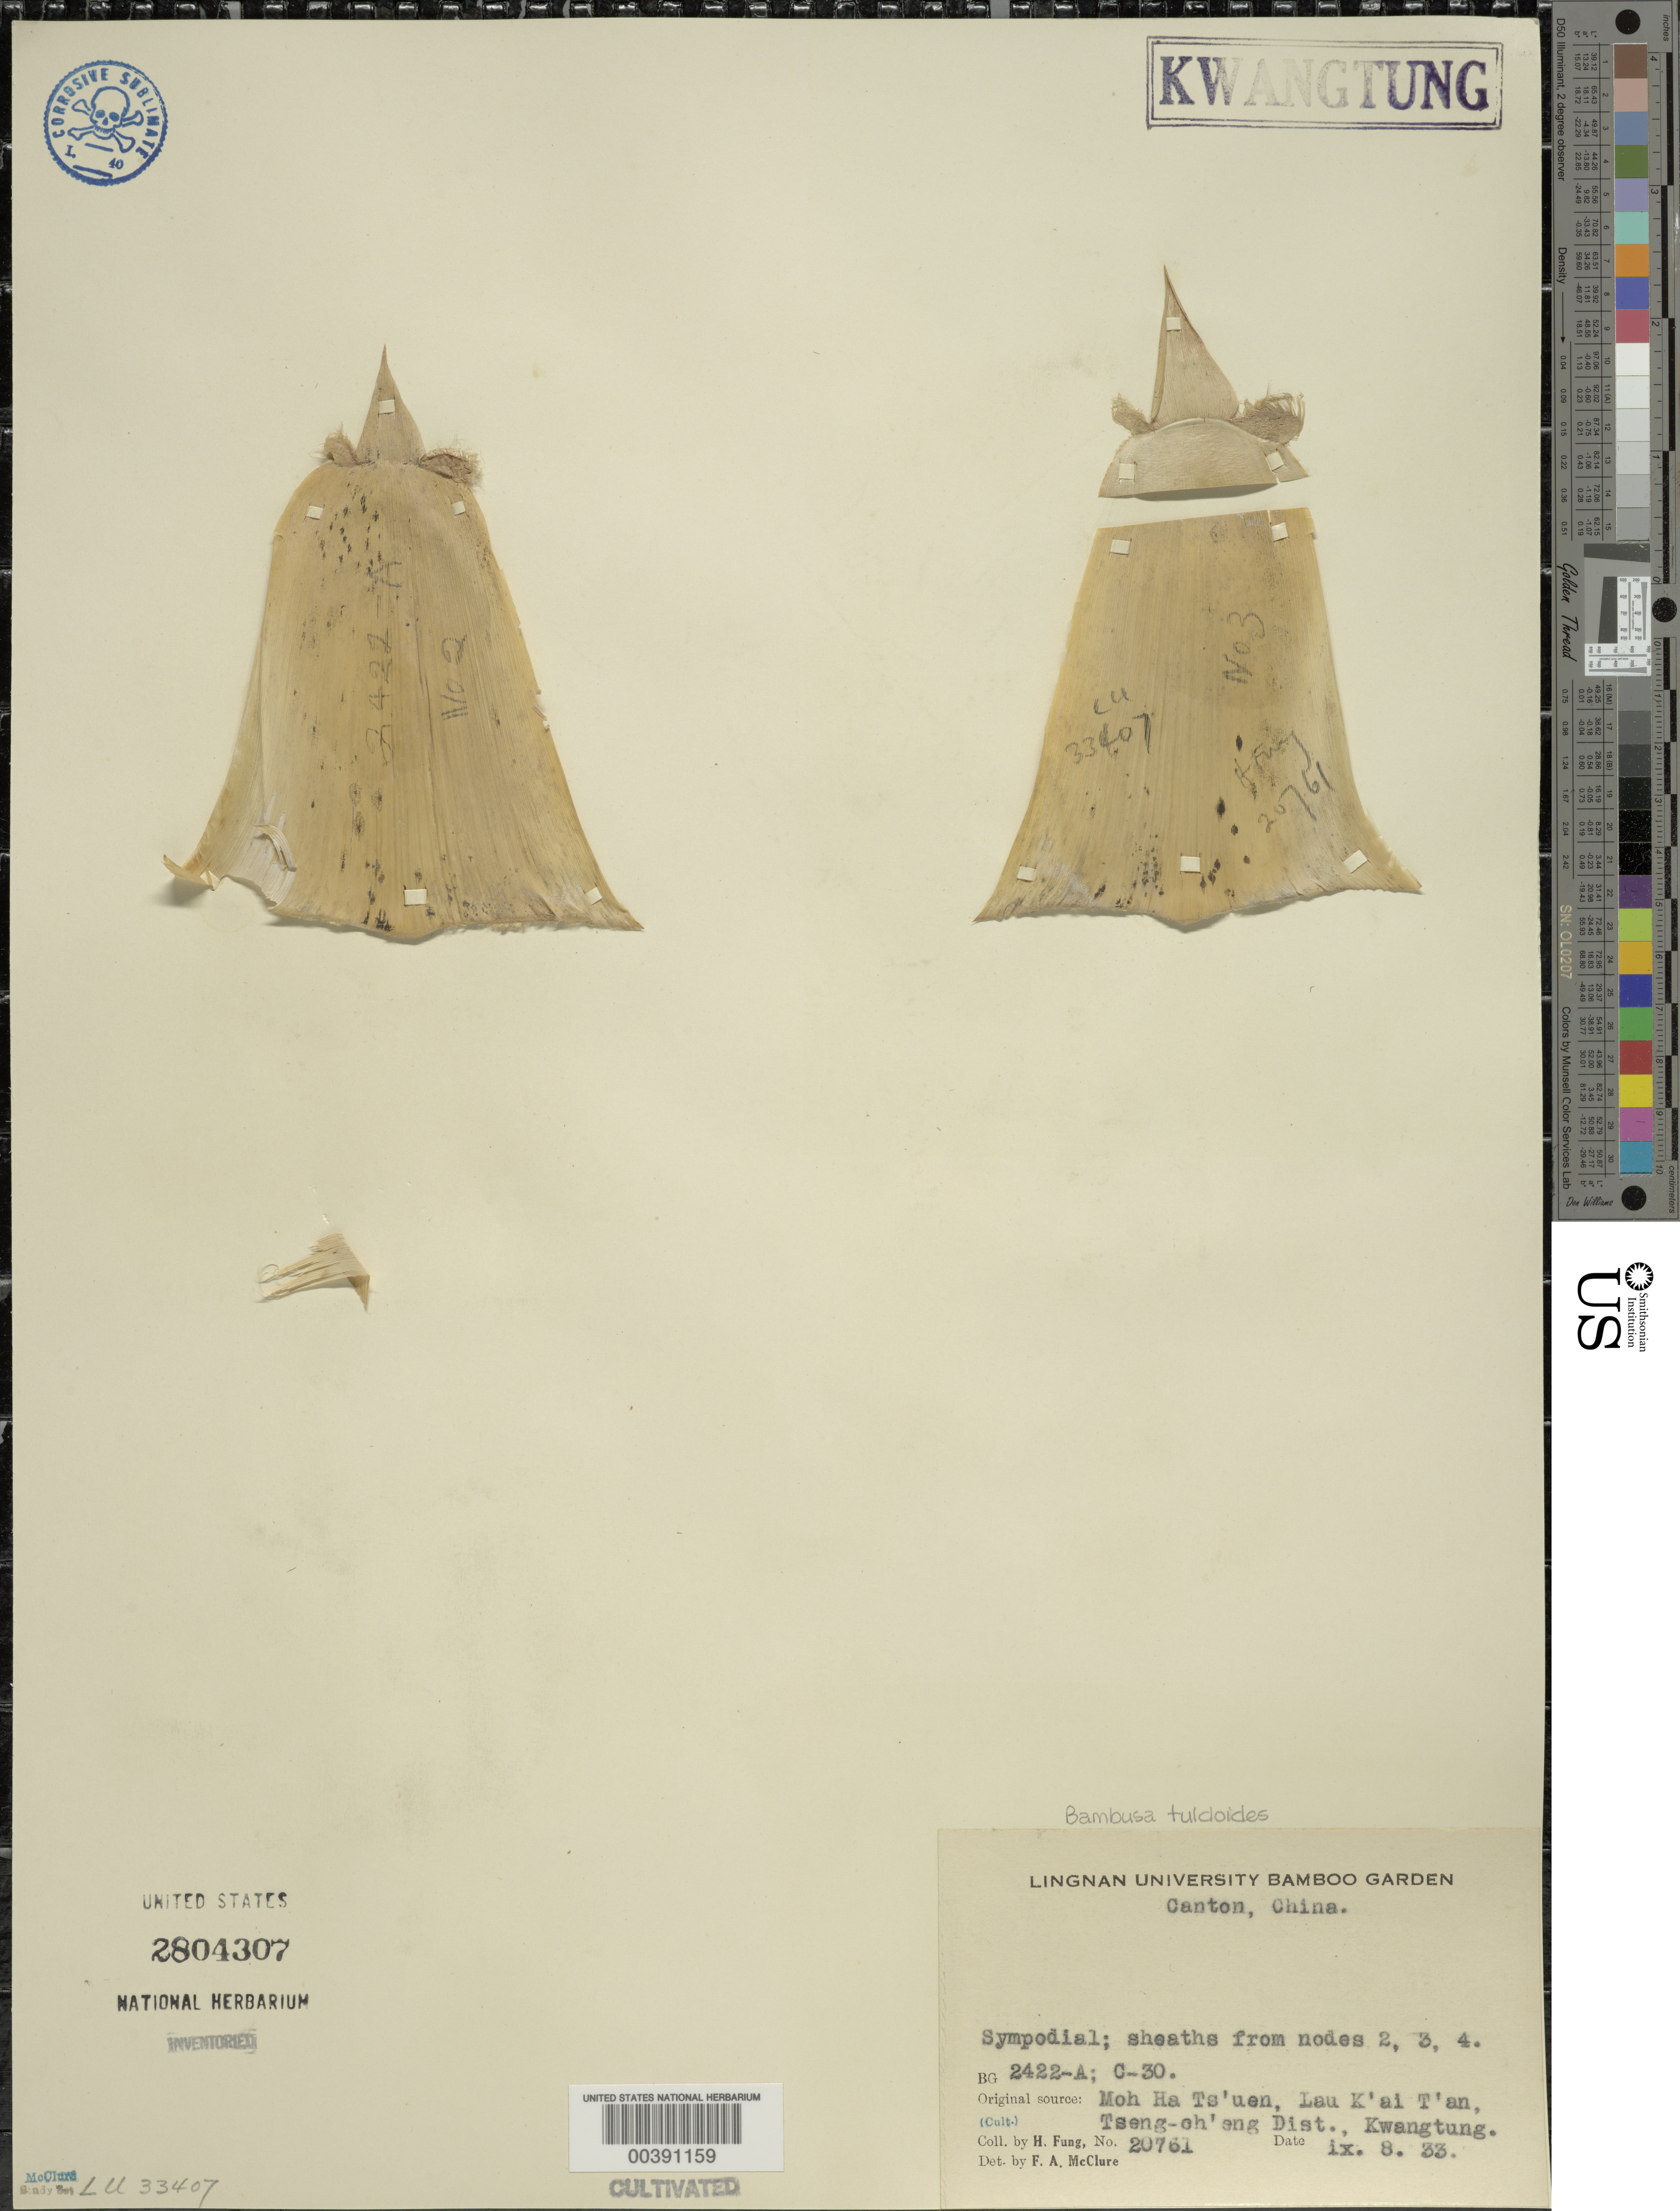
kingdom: Plantae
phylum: Tracheophyta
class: Liliopsida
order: Poales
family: Poaceae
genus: Bambusa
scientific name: Bambusa tuldoides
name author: Munro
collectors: H. L. Fung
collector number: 20761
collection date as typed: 08 Sep 1933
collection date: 1933-09-08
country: China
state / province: Guangdong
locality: Lingnan univ. bg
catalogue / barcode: US 2804307